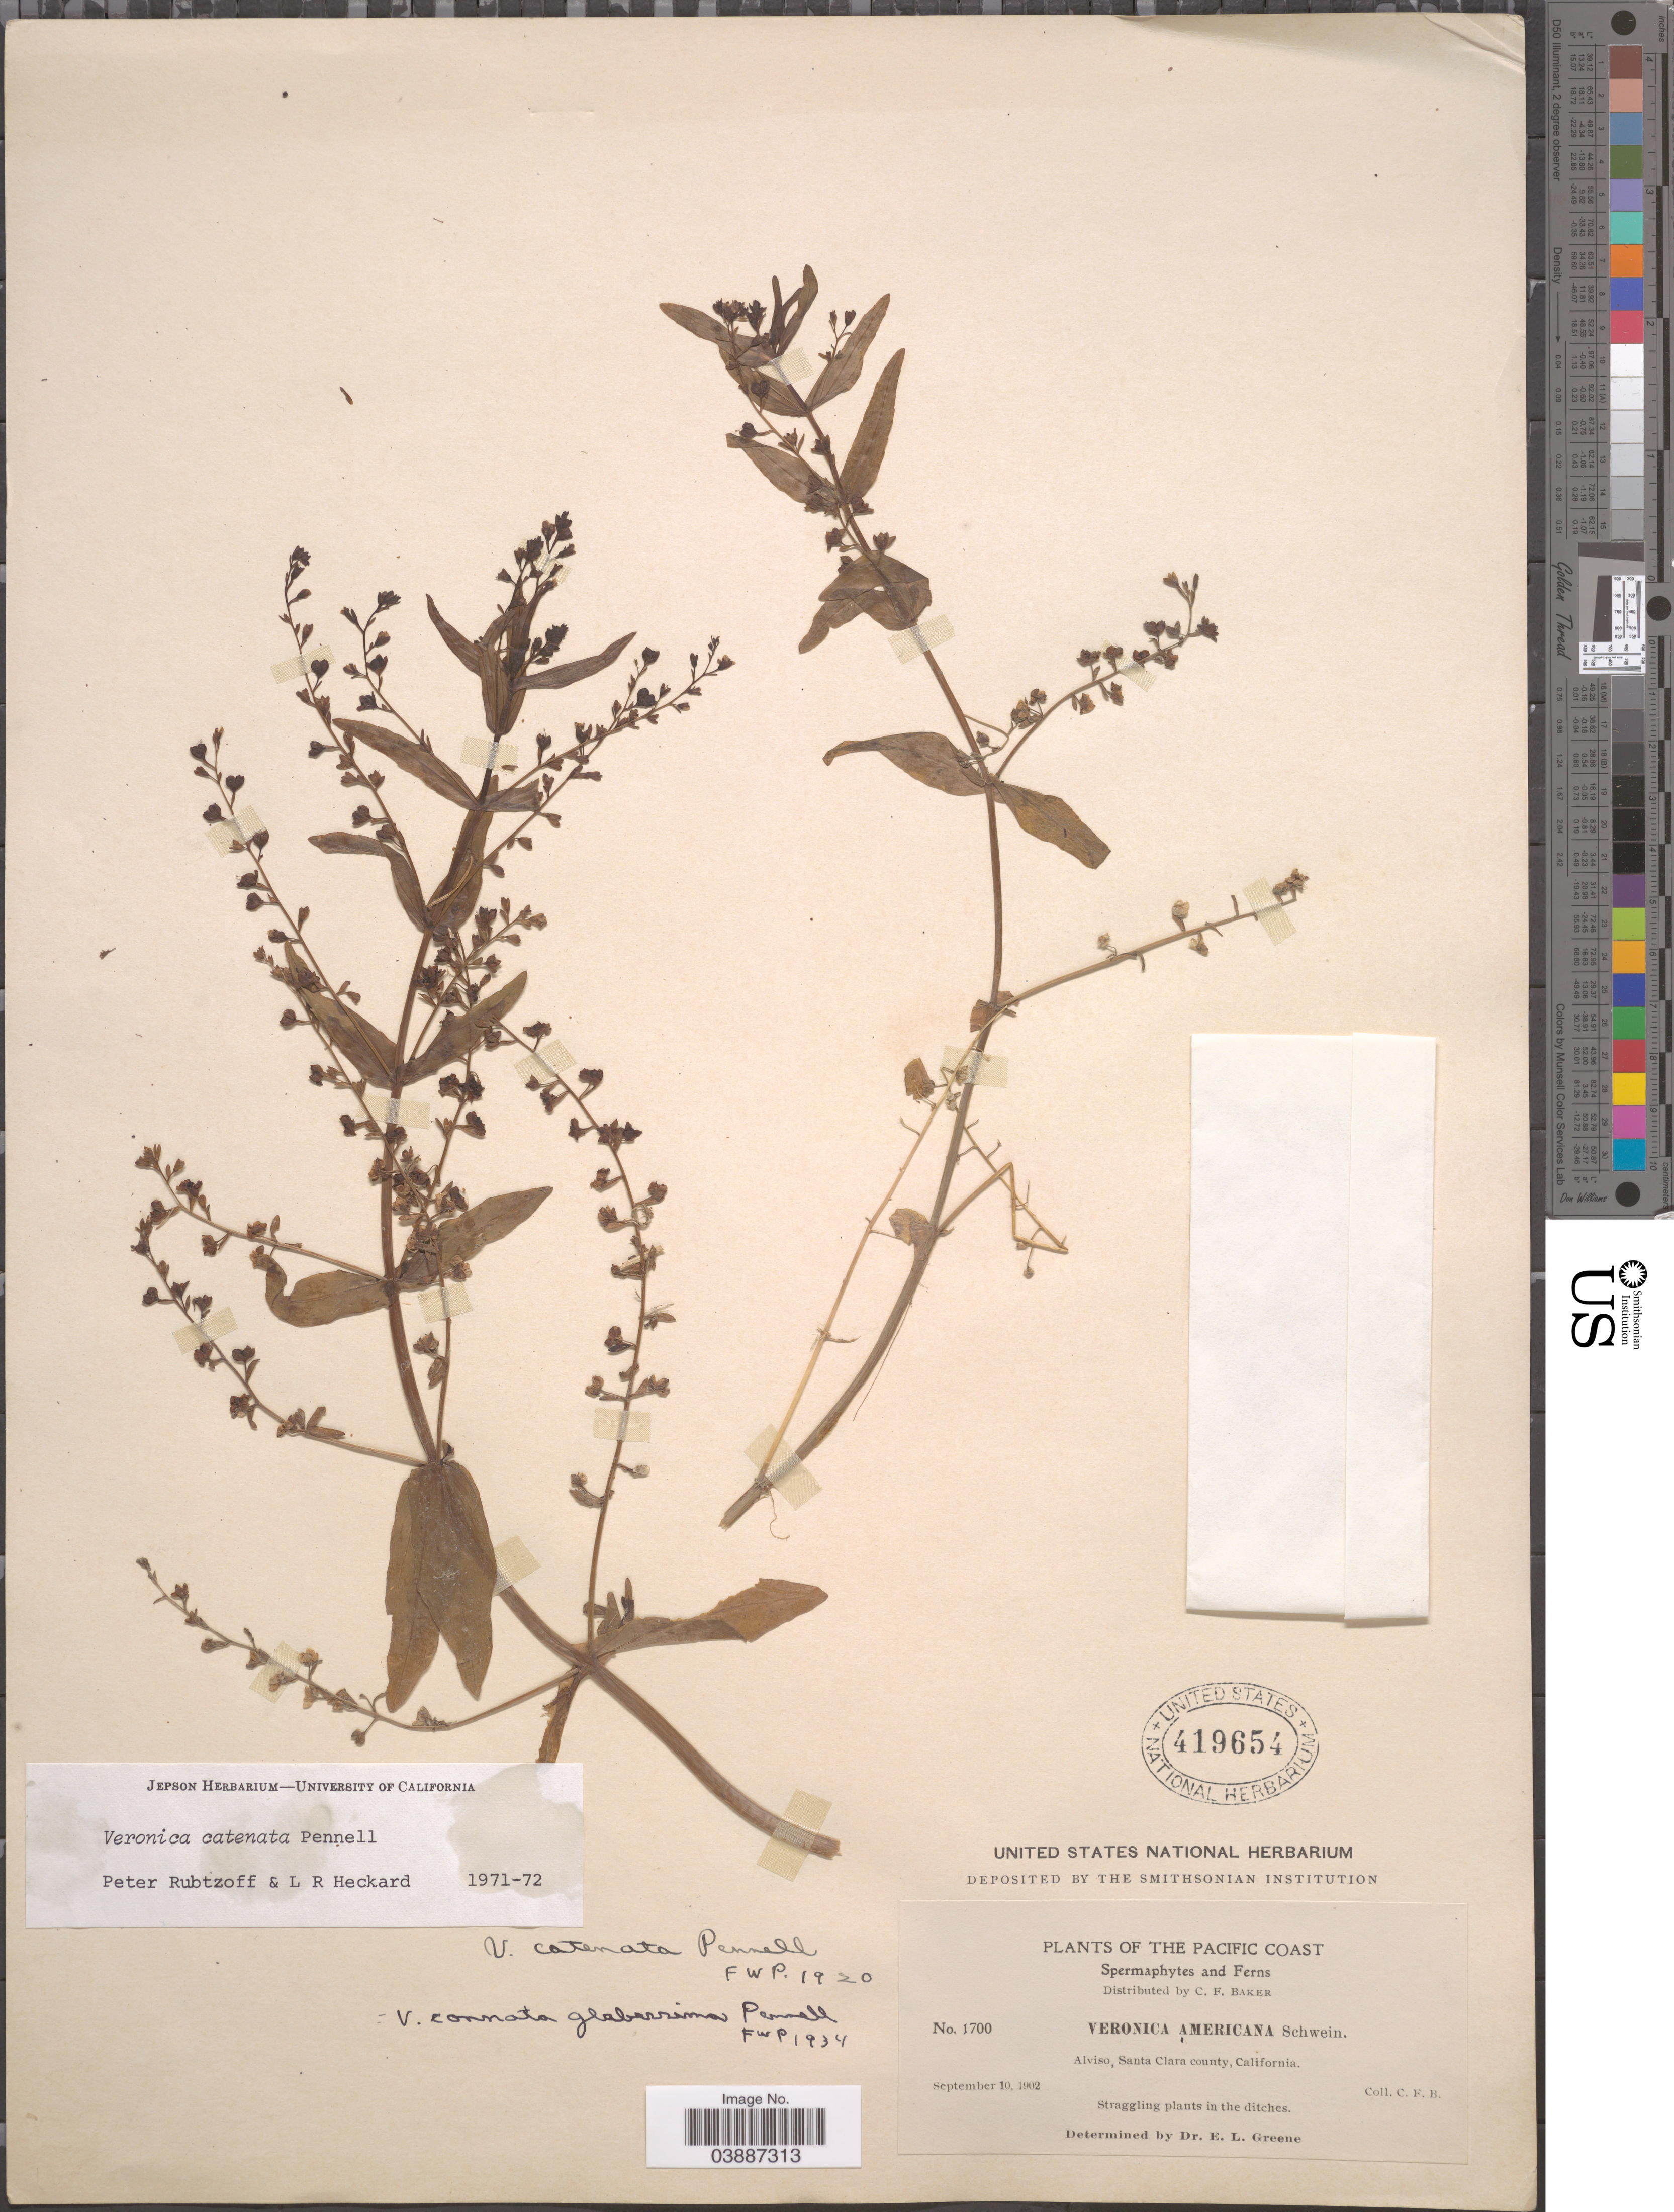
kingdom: Plantae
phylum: Tracheophyta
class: Magnoliopsida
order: Lamiales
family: Plantaginaceae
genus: Veronica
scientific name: Veronica catenata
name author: Pennell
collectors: C. F. Baker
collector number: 1700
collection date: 1902-09-10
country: United States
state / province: California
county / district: Santa Clara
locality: The Pacific Coast. Alviso, Santa Clara county.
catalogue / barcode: US 419654